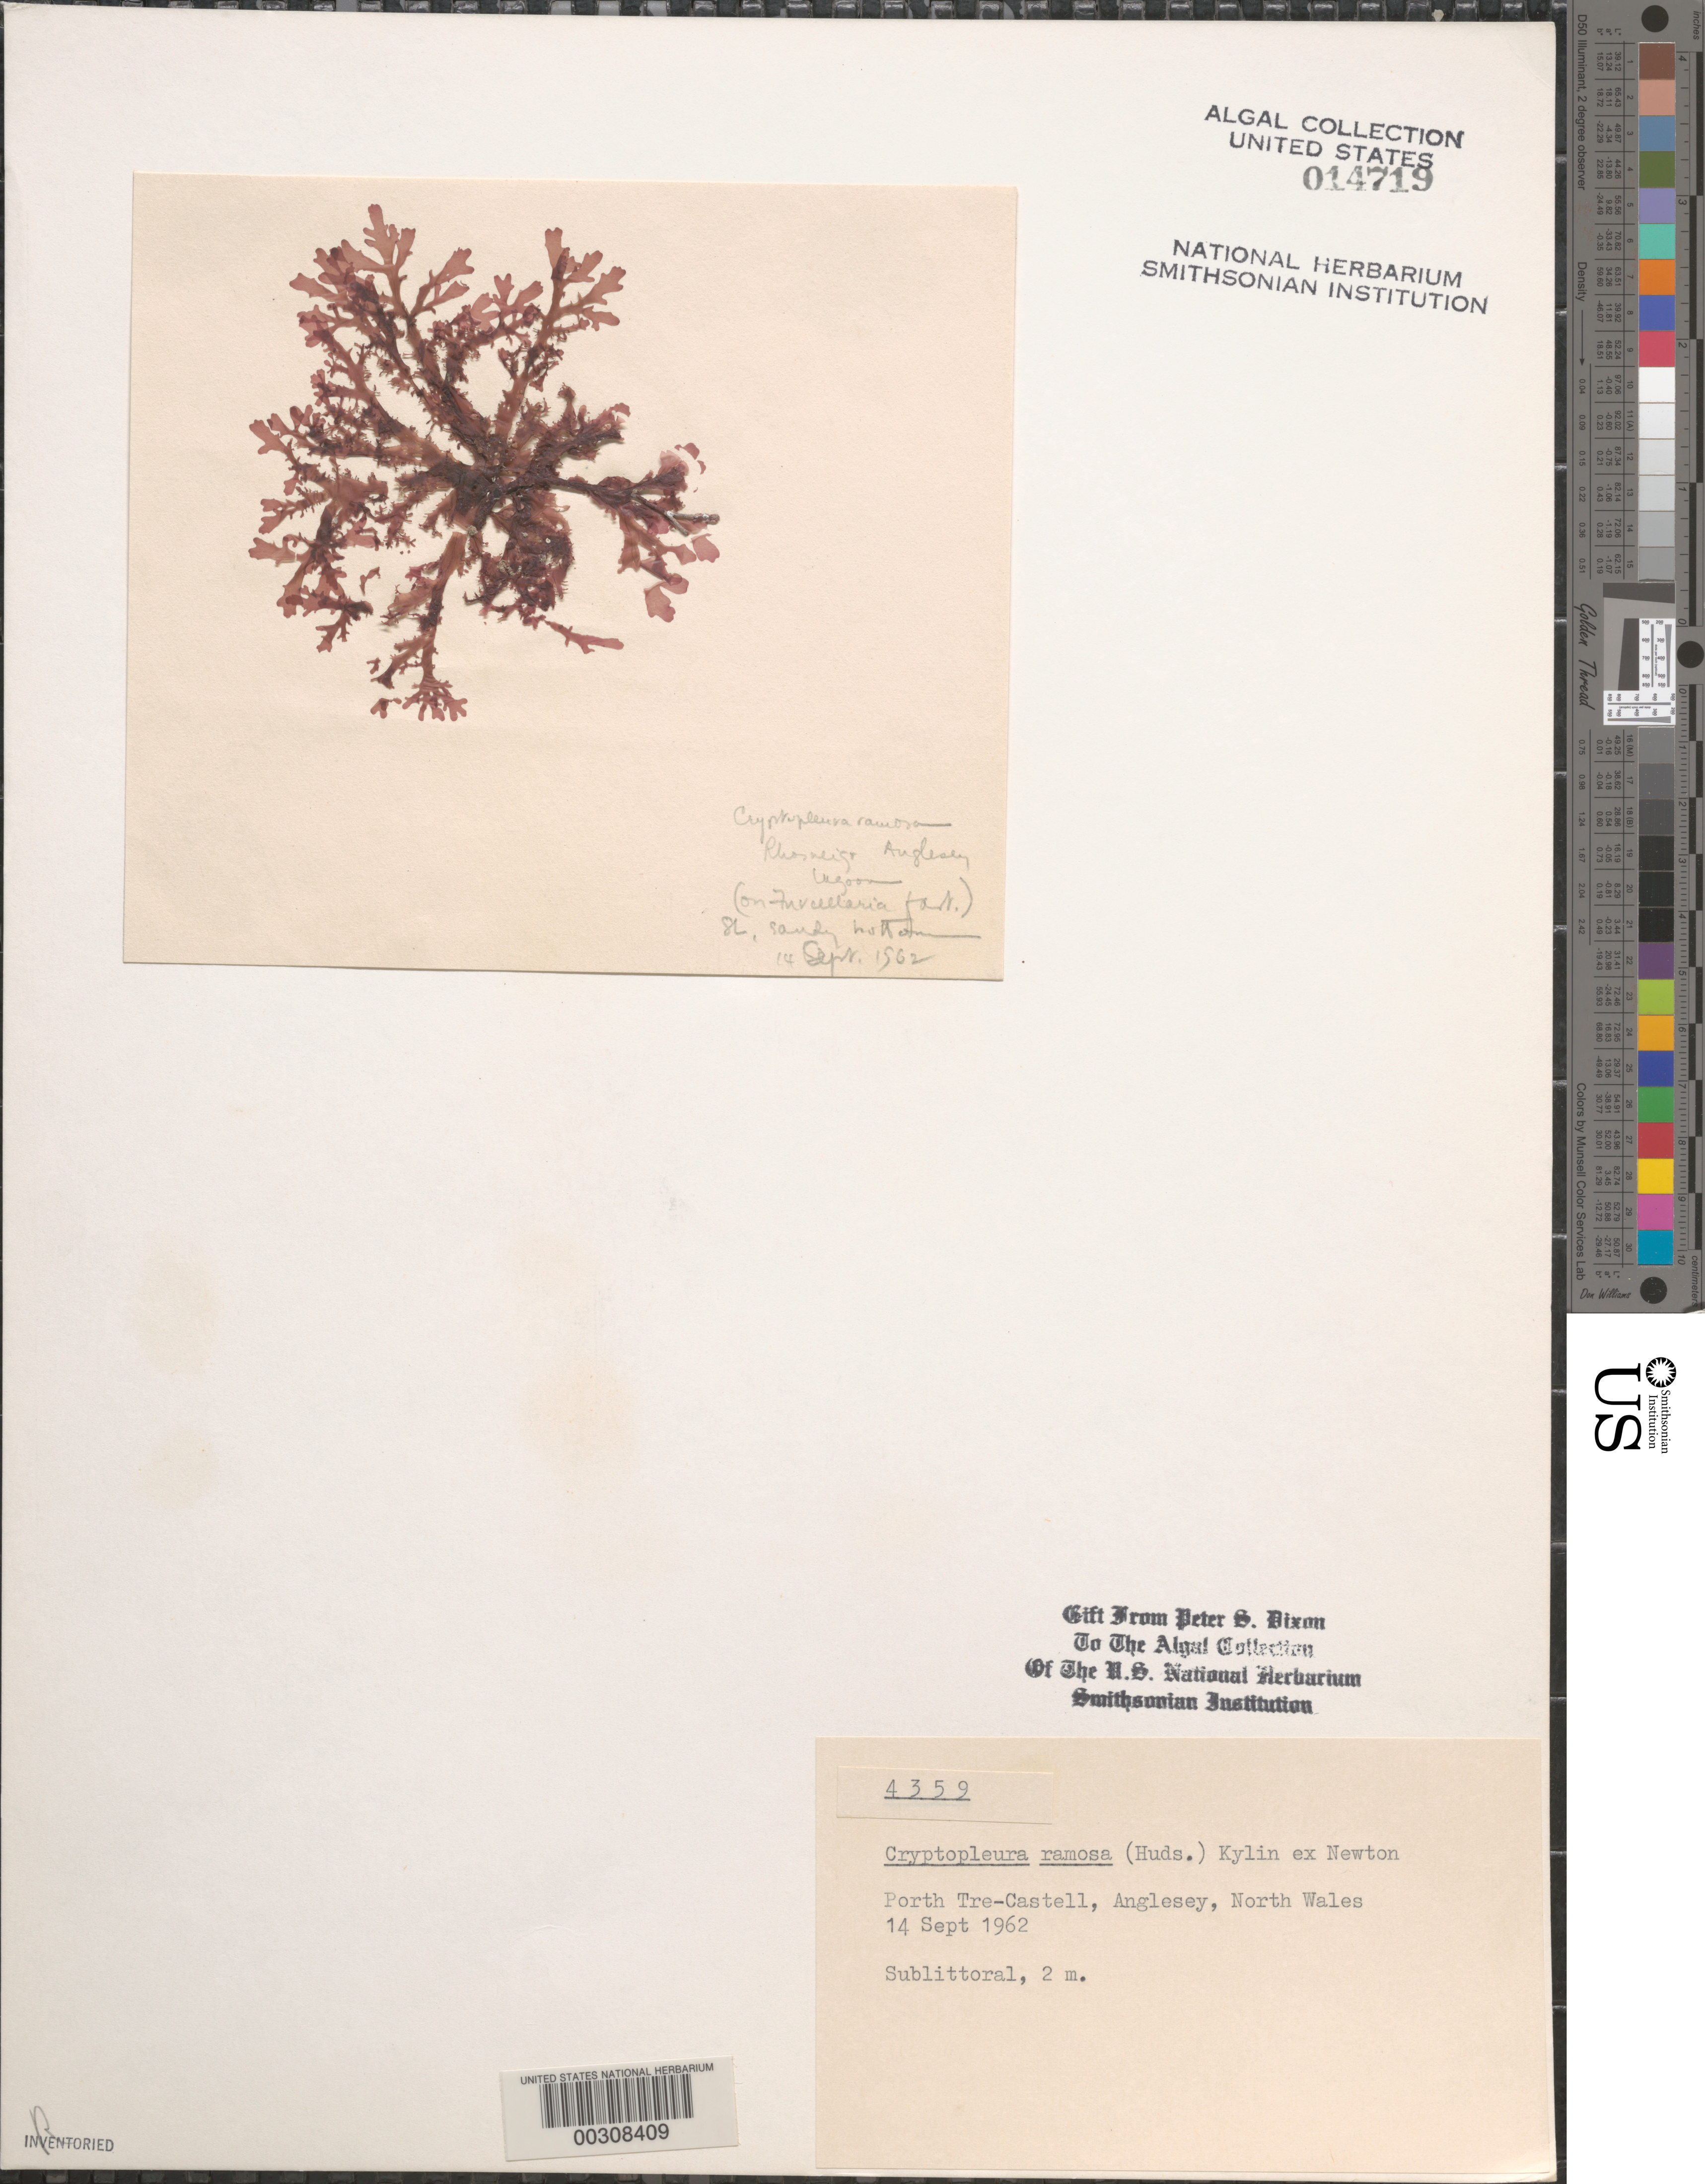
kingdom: Plantae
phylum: Rhodophyta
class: Florideophyceae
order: Ceramiales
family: Delesseriaceae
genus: Cryptopleura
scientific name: Cryptopleura ramosa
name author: (Huds.) L.M. Newton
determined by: Dixon, P. S.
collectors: P. S. Dixon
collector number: PSD 4359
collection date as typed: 14 Sep 1962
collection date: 1962-09-14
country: United Kingdom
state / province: Wales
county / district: Gwynedd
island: Anglesey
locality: Porth-Tre-Castell, Holy Island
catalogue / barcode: US 14719